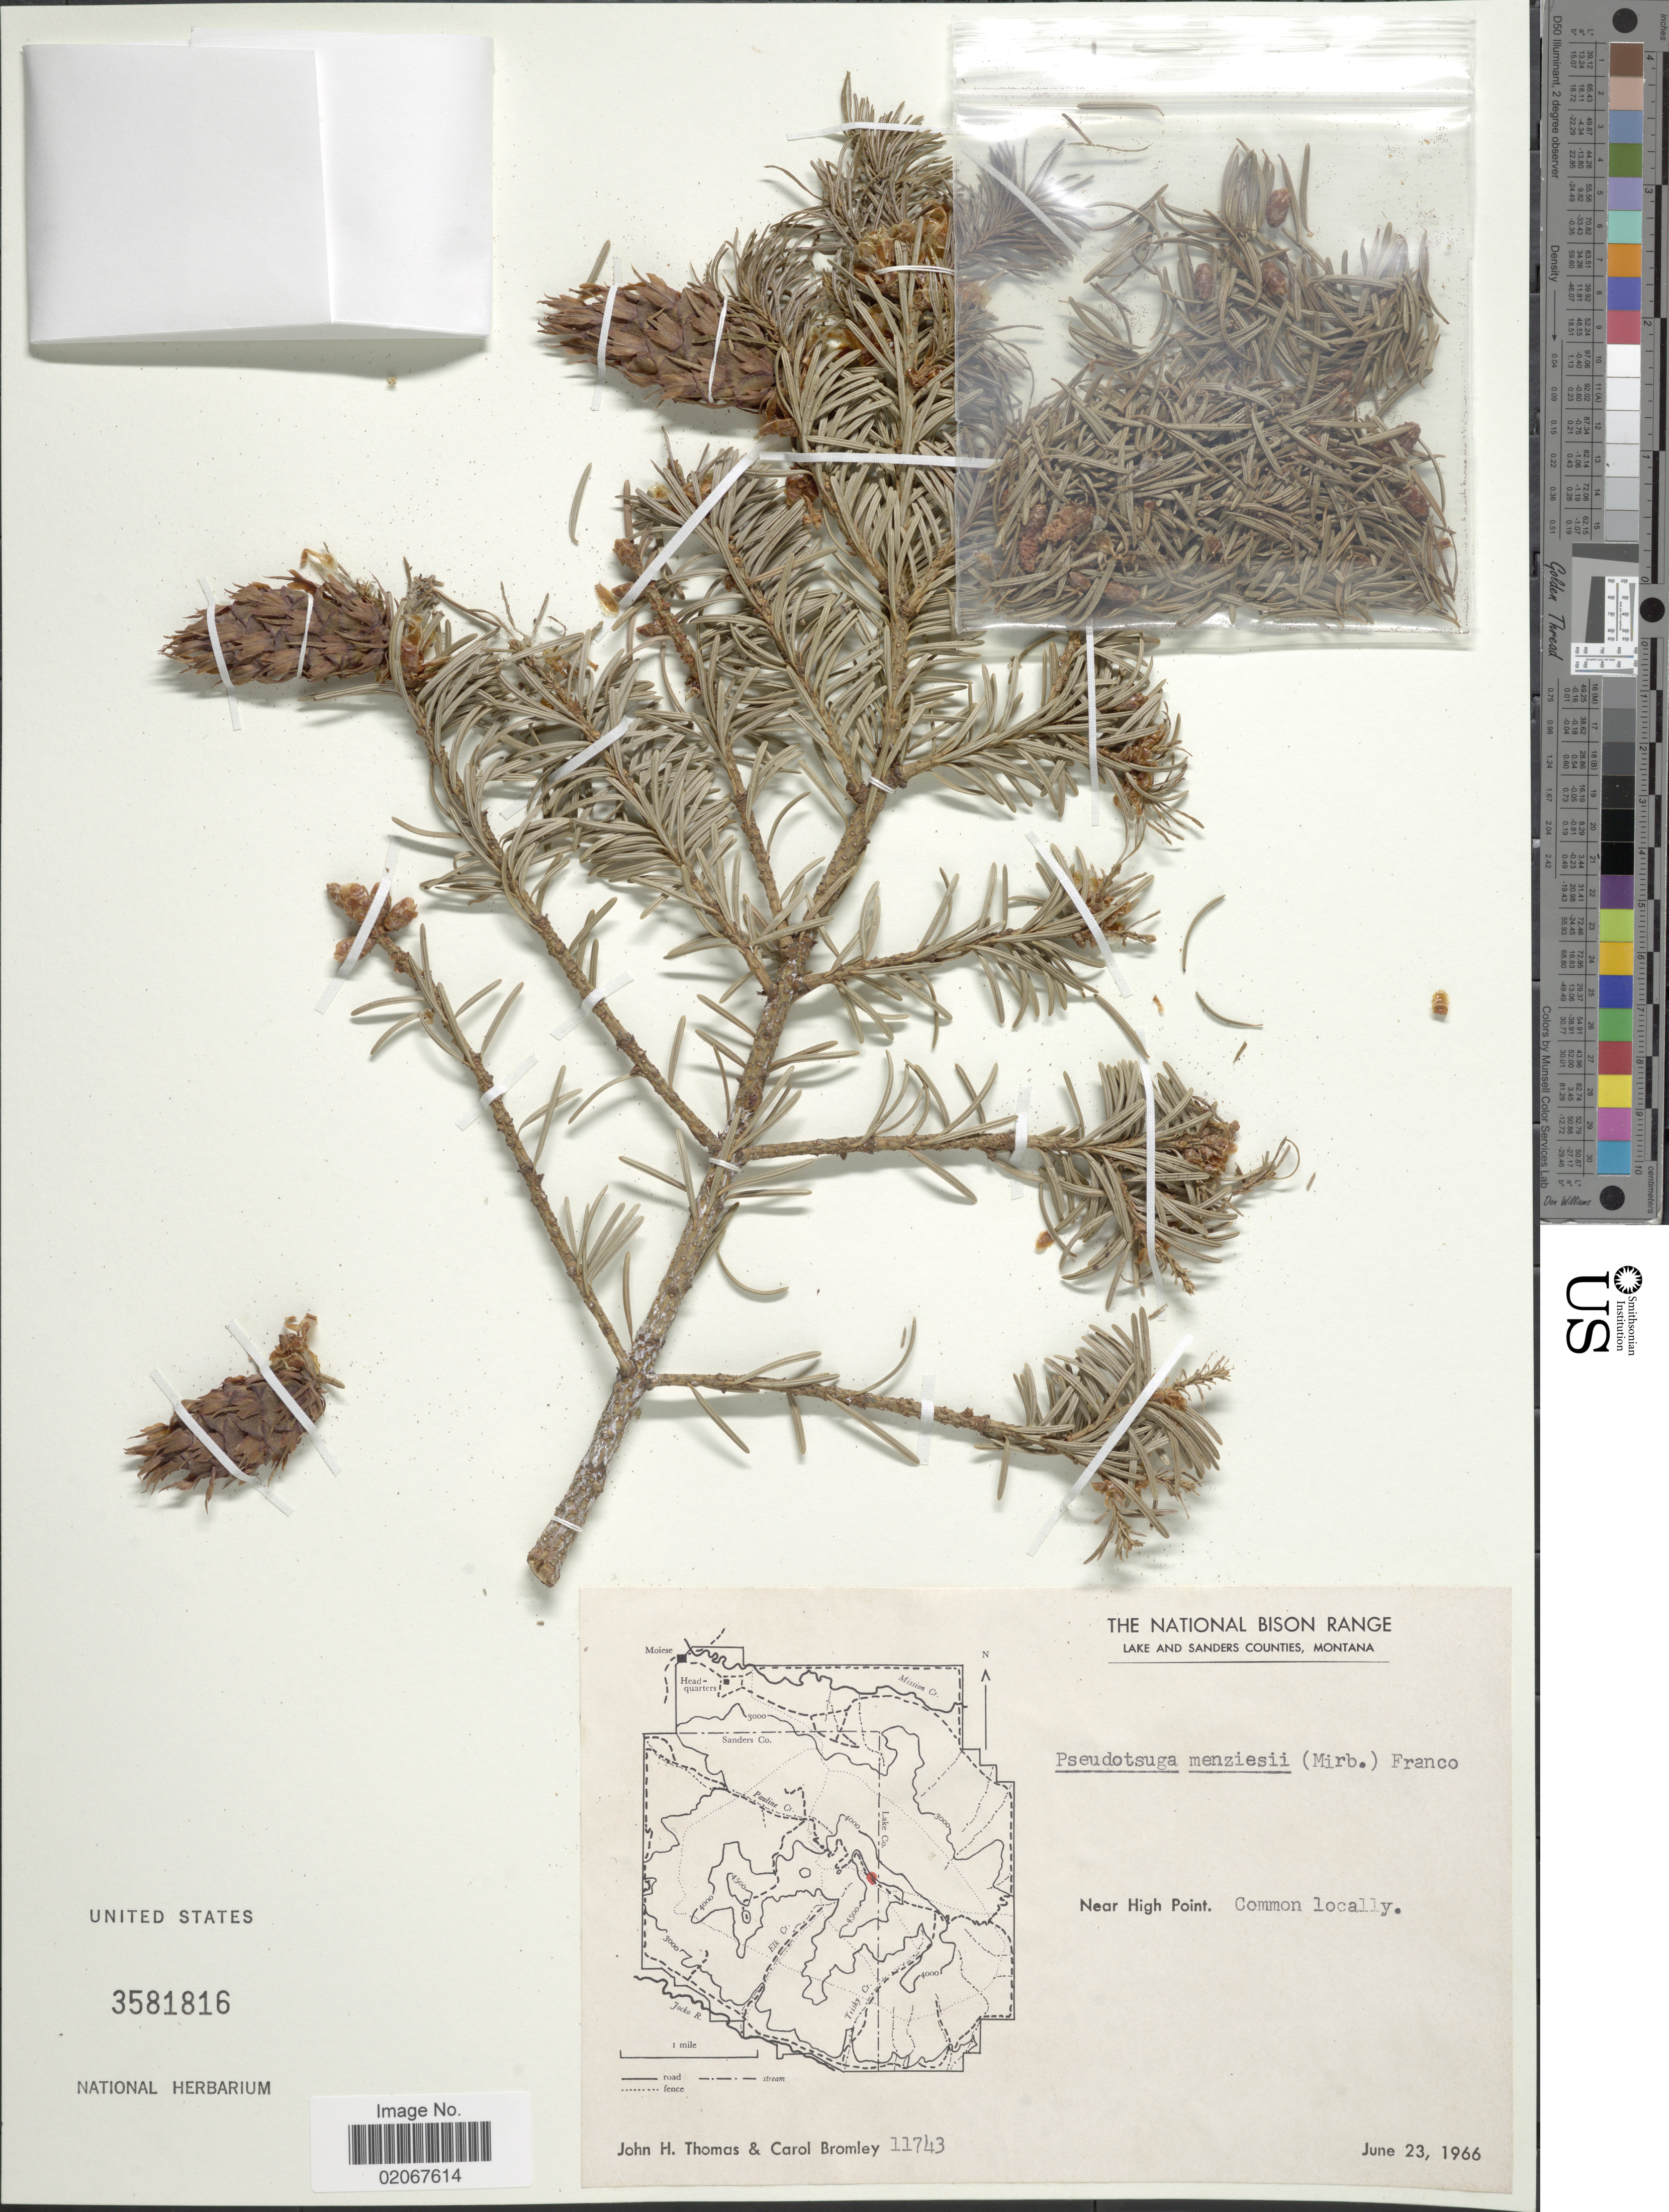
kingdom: Plantae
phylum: Tracheophyta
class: Pinopsida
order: Pinales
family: Pinaceae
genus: Pseudotsuga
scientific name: Pseudotsuga menziesii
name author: (Mirb.) Franco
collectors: J. H. Thomas & G. L. Bromley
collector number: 11743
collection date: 1966-06-23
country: United States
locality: Near High Point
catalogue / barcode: US 3581816